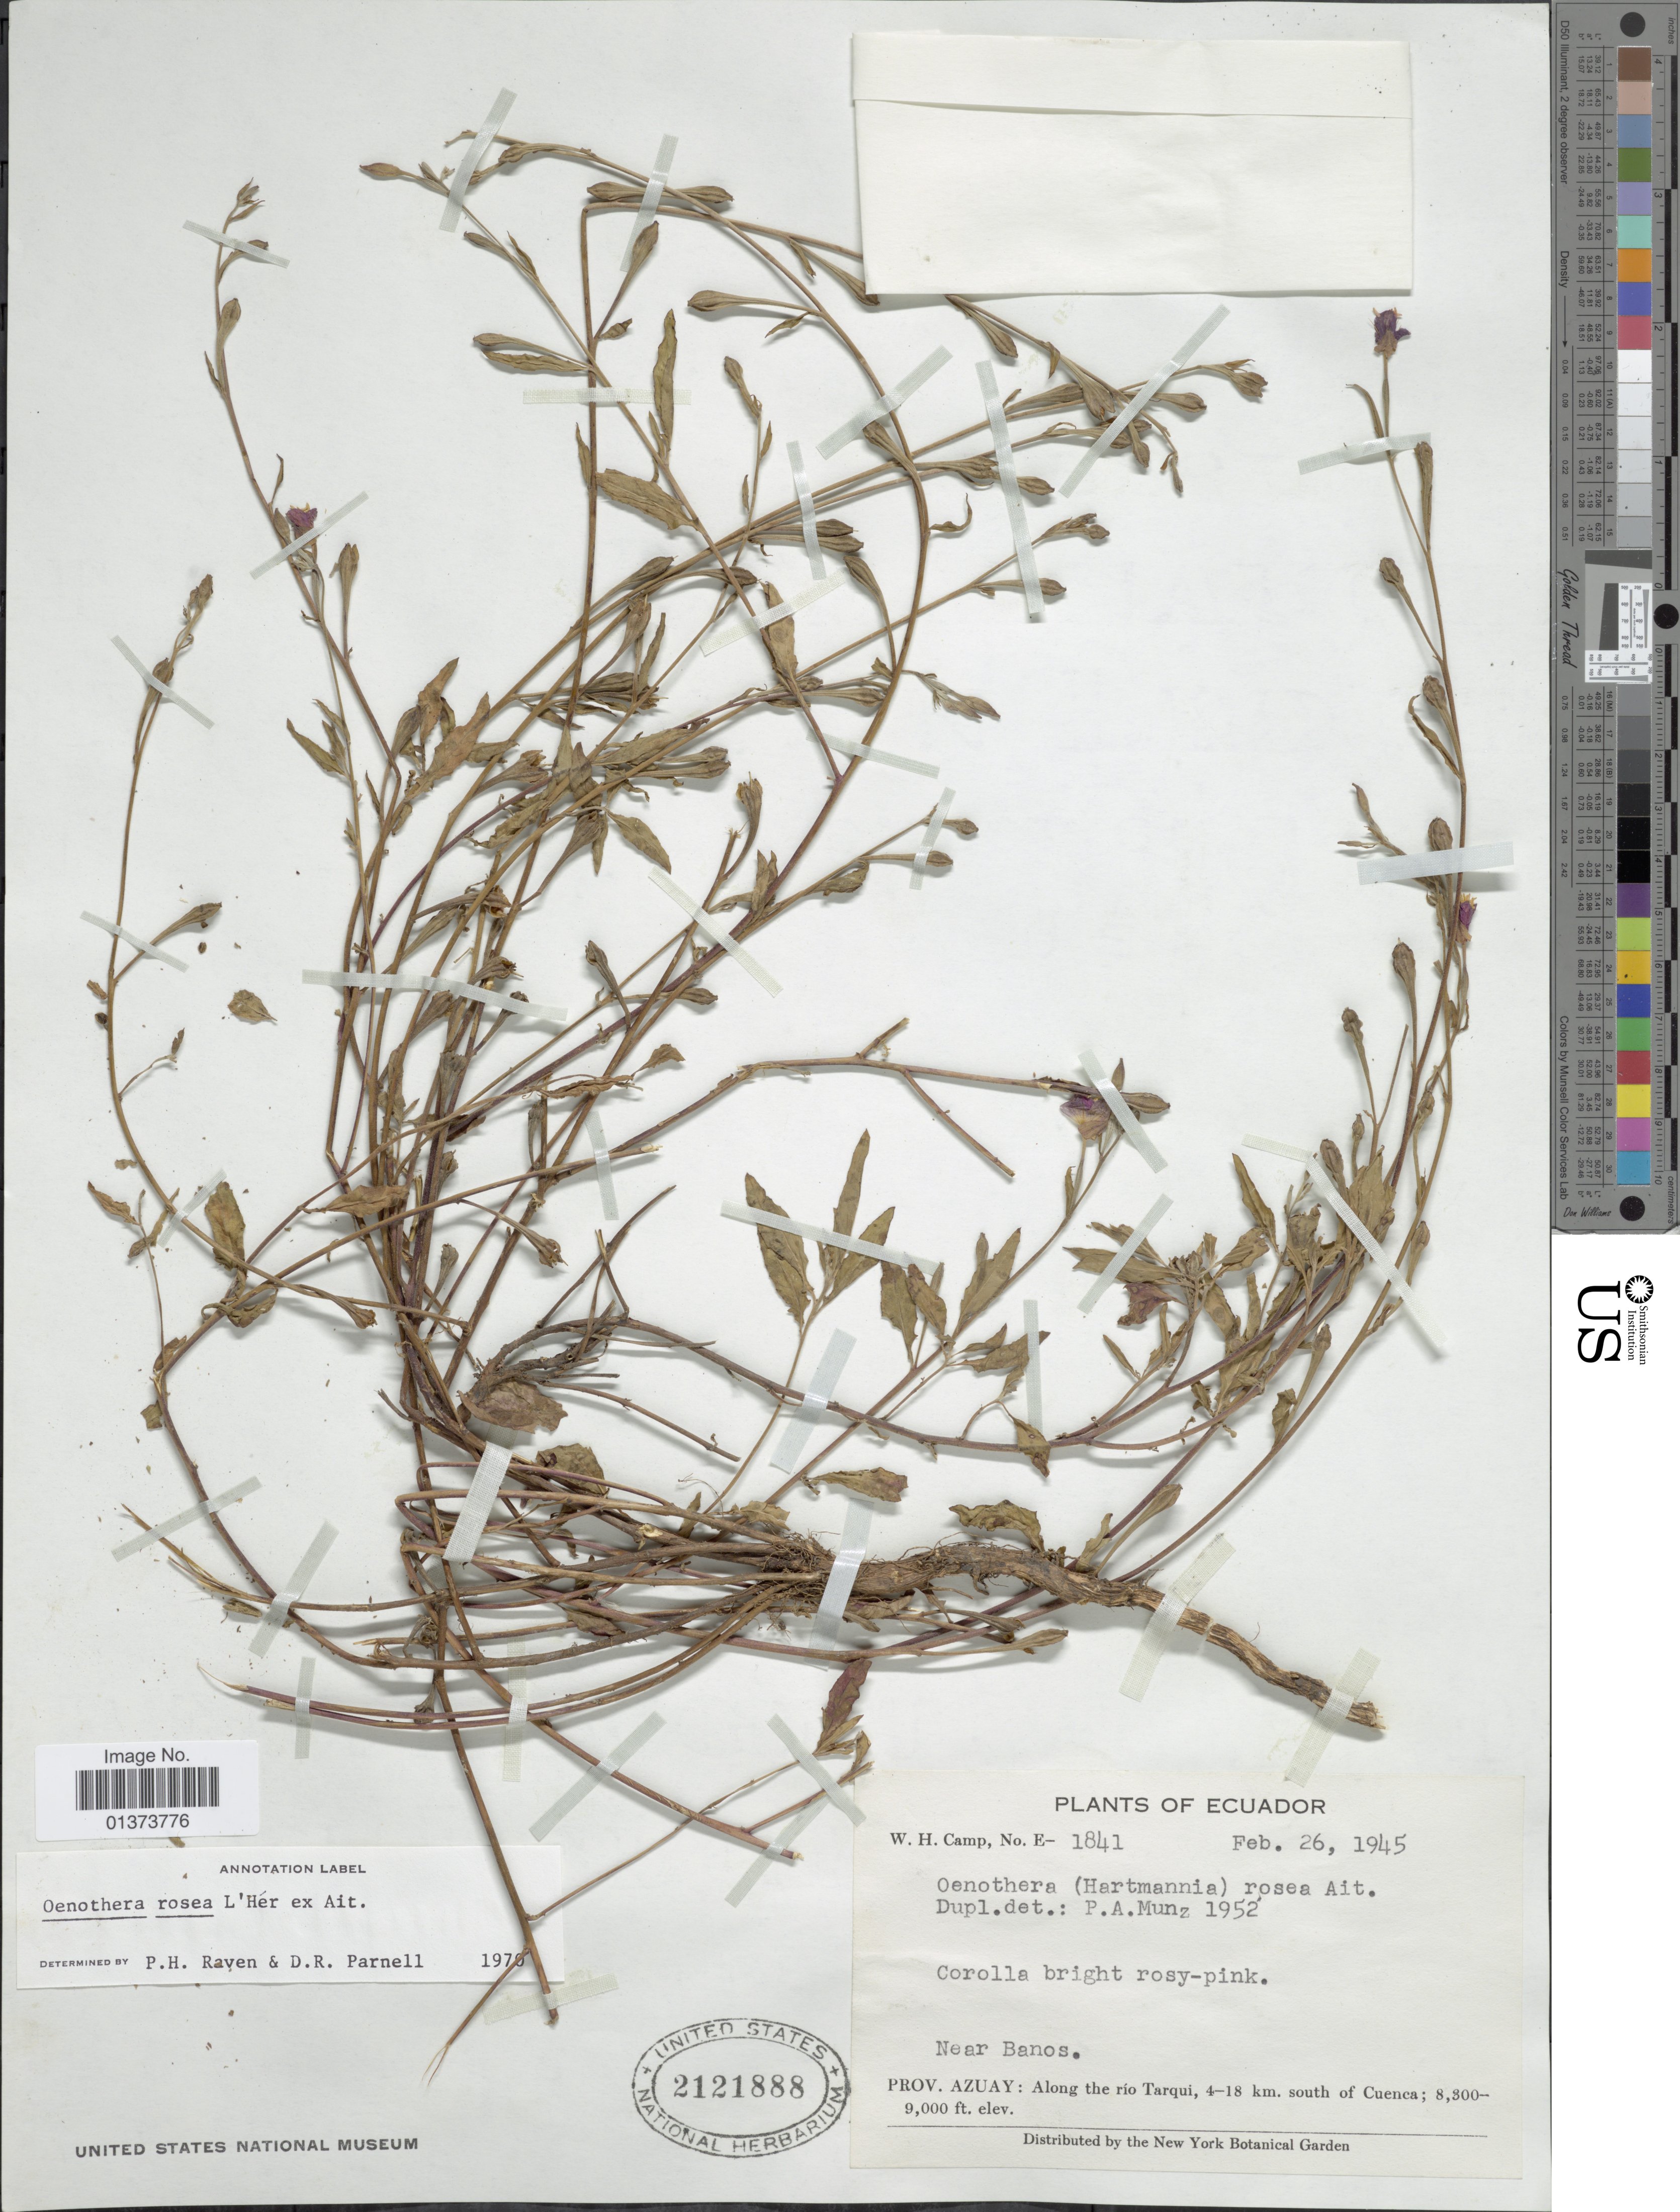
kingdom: Plantae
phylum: Tracheophyta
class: Magnoliopsida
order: Myrtales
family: Onagraceae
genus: Oenothera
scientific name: Oenothera rosea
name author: L'Hér. ex Aiton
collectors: W. H. Camp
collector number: E-1841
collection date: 1945-02-26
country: Ecuador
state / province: Azuay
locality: Near Banos, Along the río Tarqui, 4-18 km. south of Cuenca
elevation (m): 2530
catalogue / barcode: US 2121888